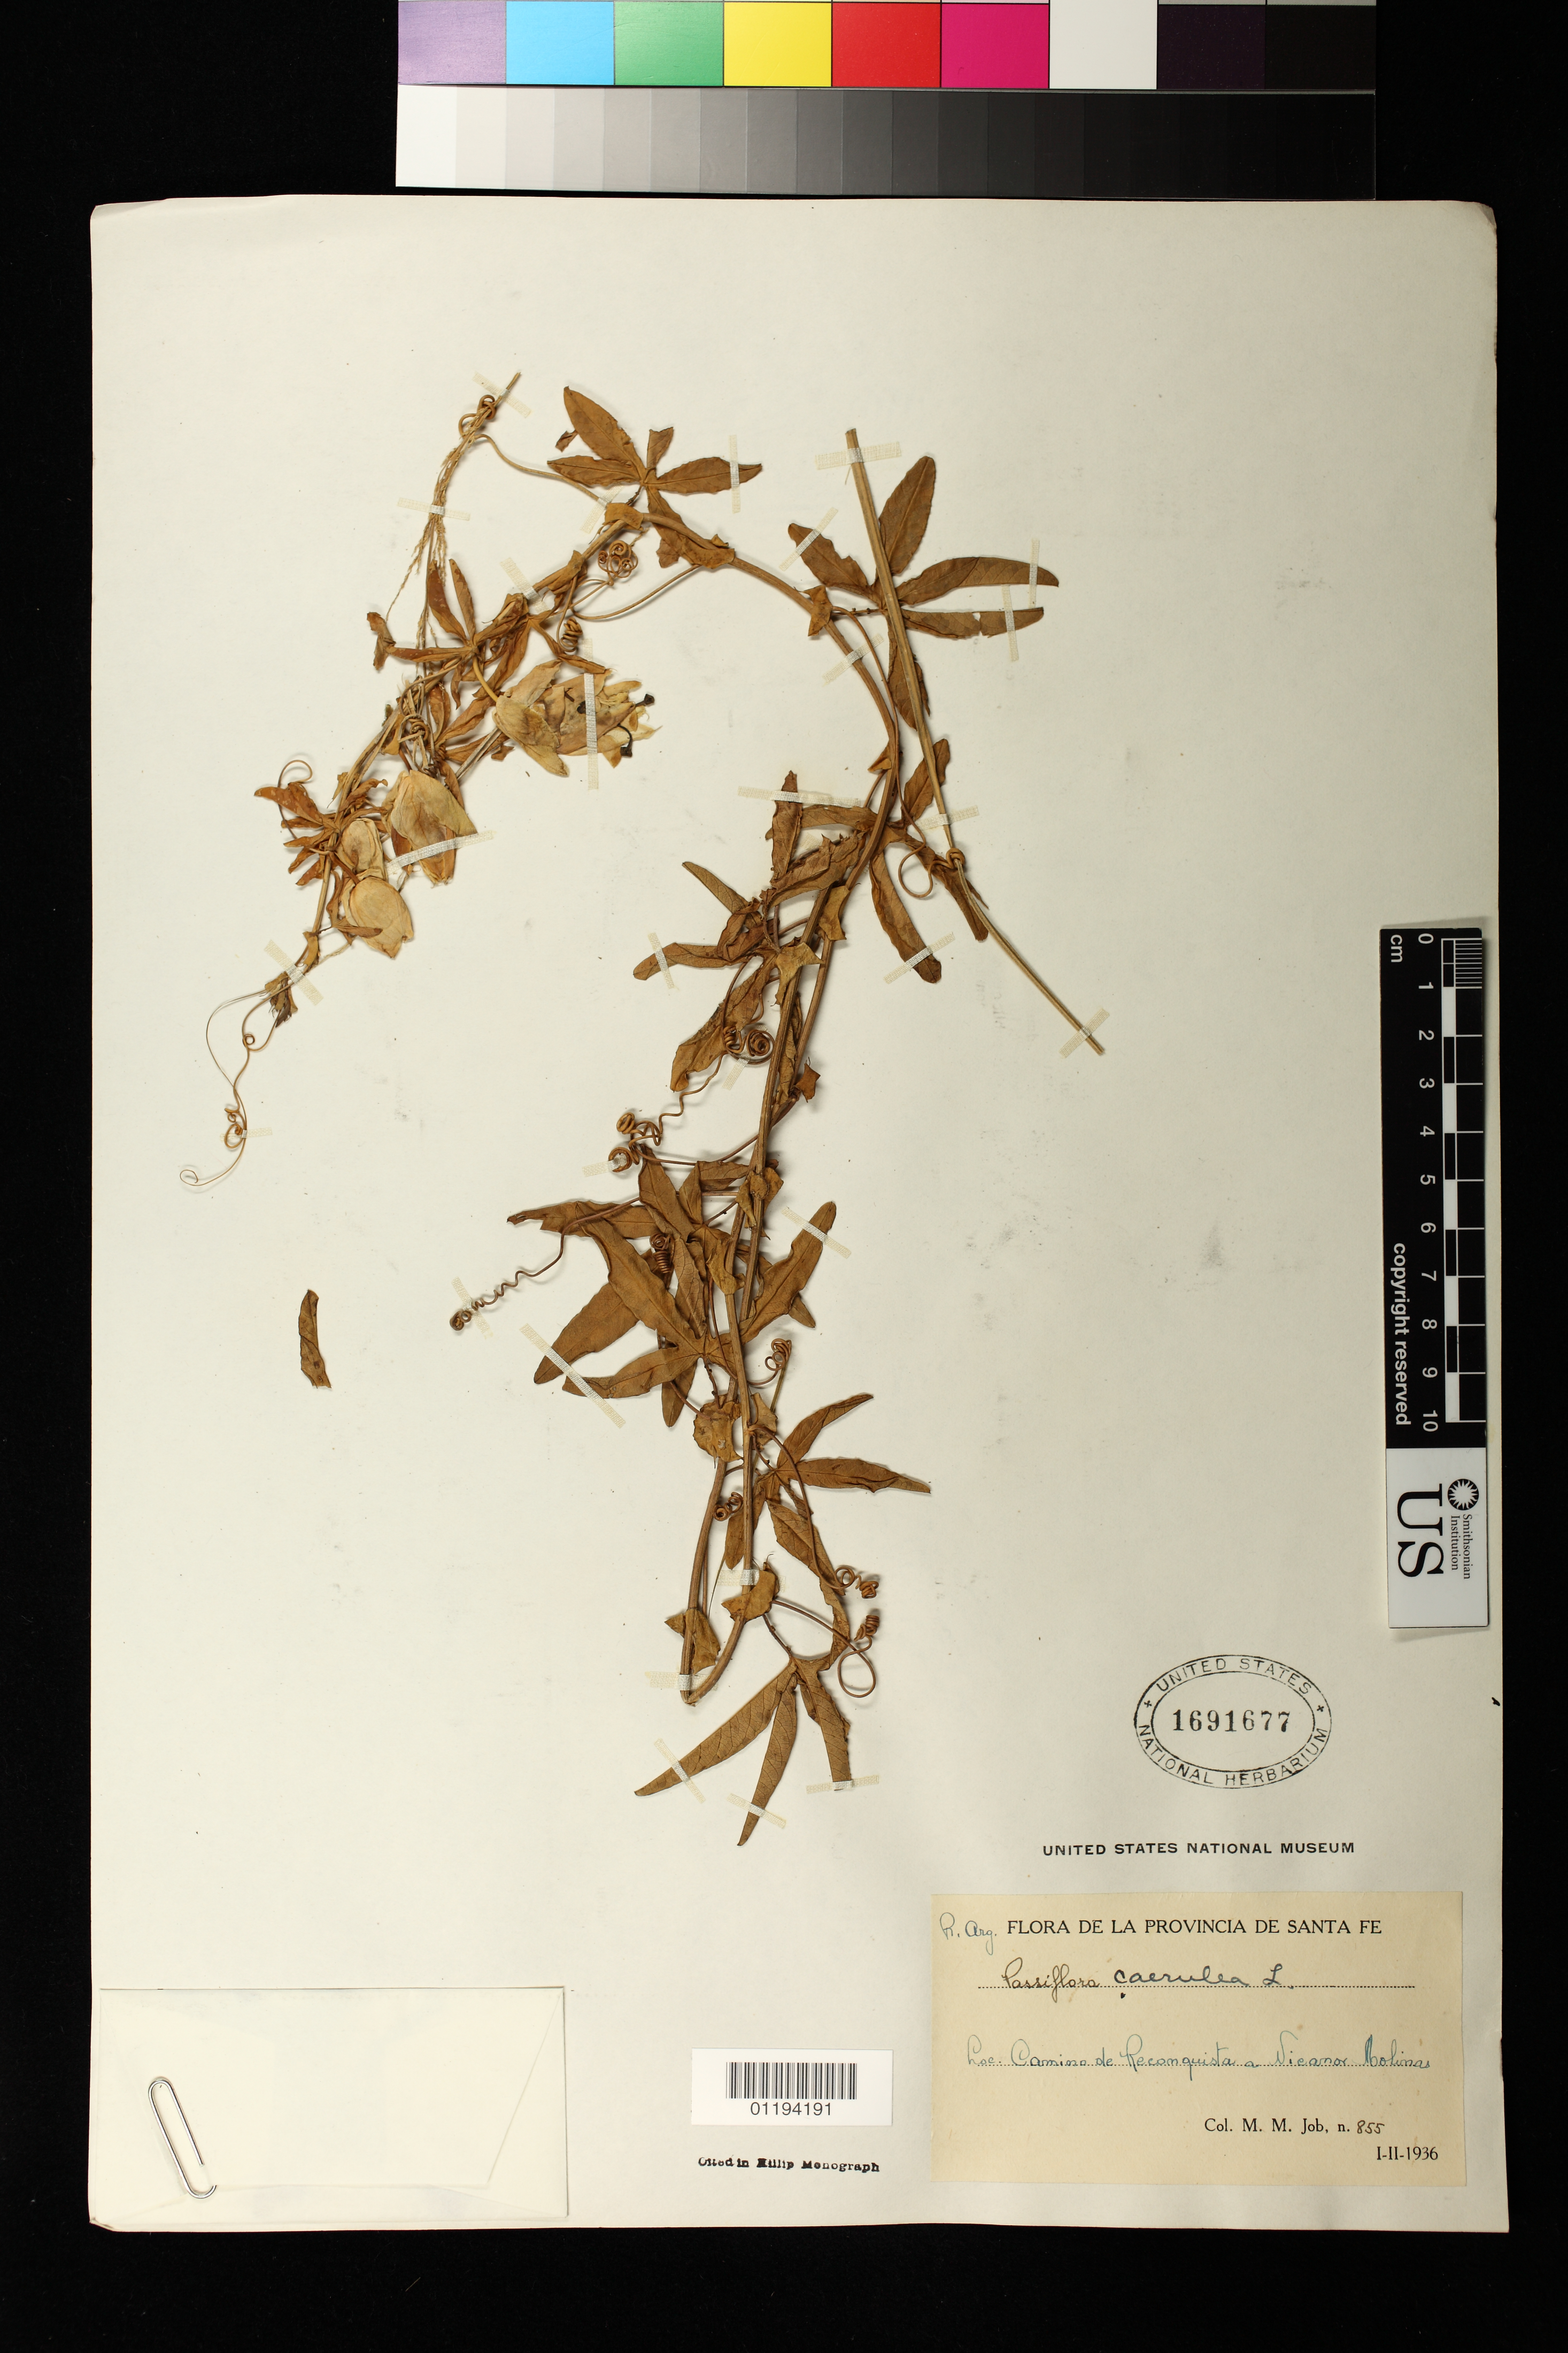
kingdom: Plantae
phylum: Tracheophyta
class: Magnoliopsida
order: Malpighiales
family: Passifloraceae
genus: Passiflora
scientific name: Passiflora caerulea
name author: L.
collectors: M. Job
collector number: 855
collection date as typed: Jan 11 1936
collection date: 1936-01-11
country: Argentina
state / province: Santa Fe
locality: Santa Fe: Los Camino de Recomquista a Nicanor Molinas.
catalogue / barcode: US 1691677